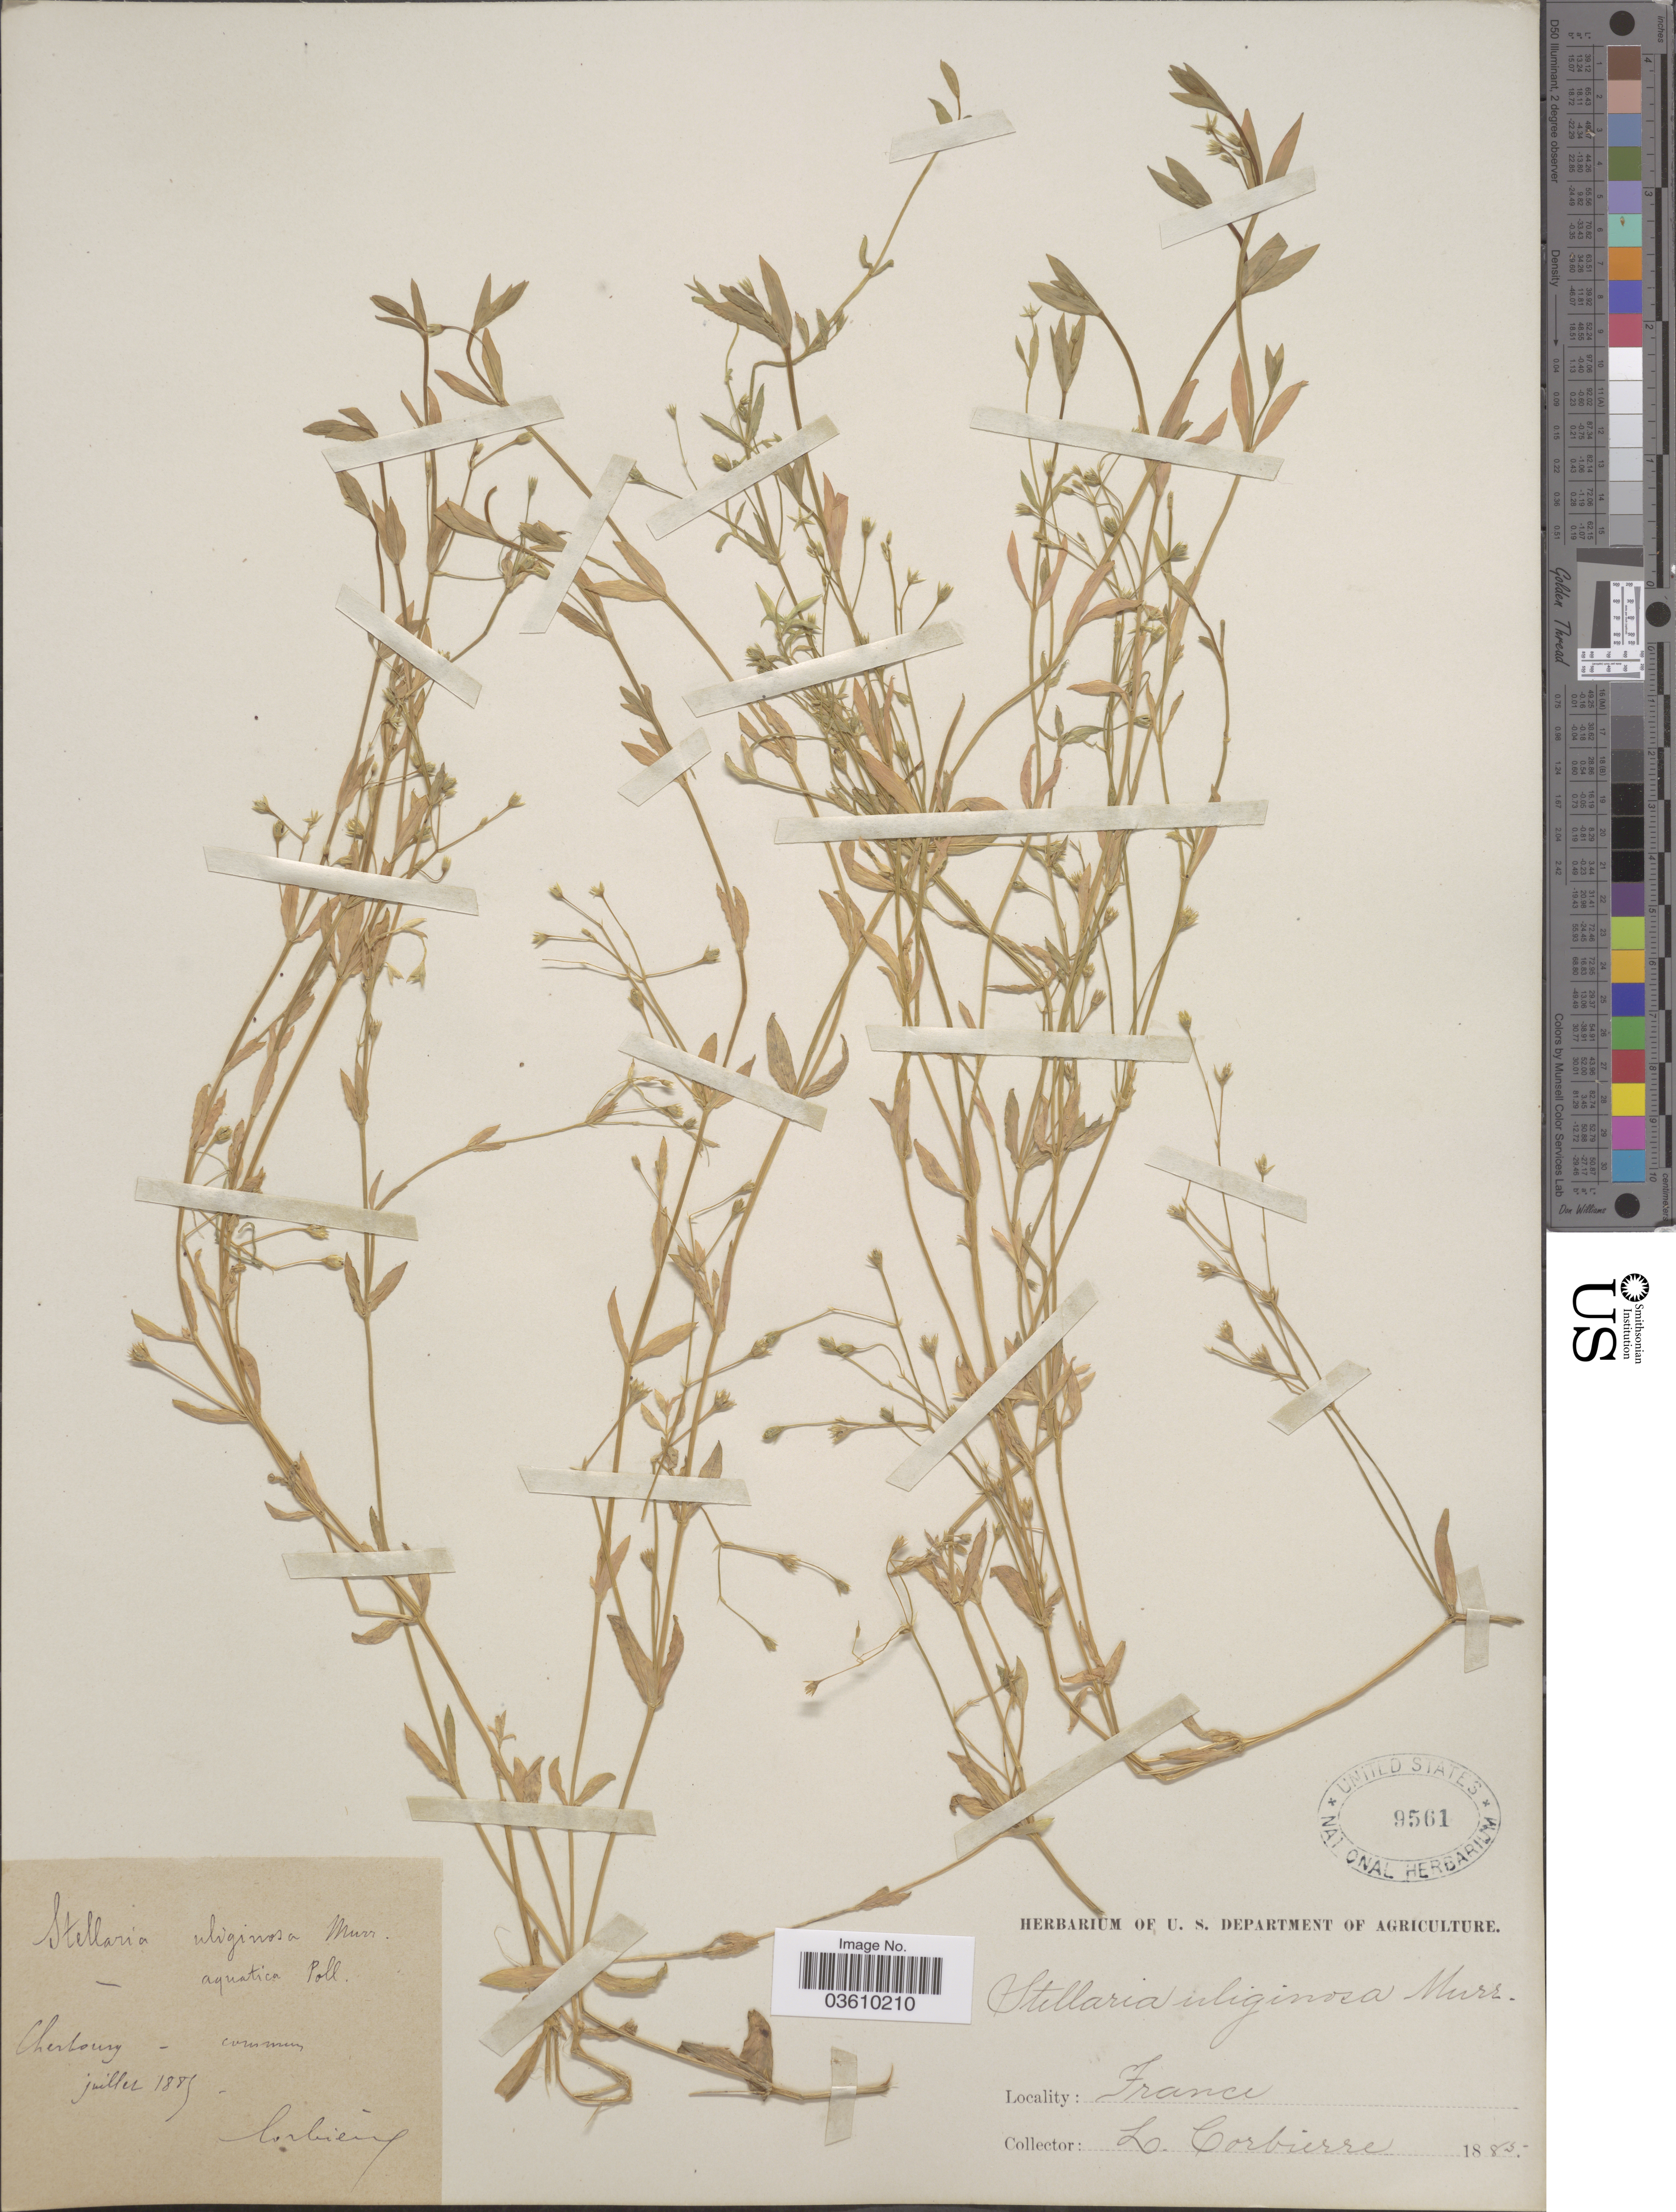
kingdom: Plantae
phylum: Tracheophyta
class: Magnoliopsida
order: Caryophyllales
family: Caryophyllaceae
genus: Stellaria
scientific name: Stellaria stricta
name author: Richardson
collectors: L. Corbière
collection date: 1885-07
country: France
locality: Cherbourg.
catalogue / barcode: US 9561